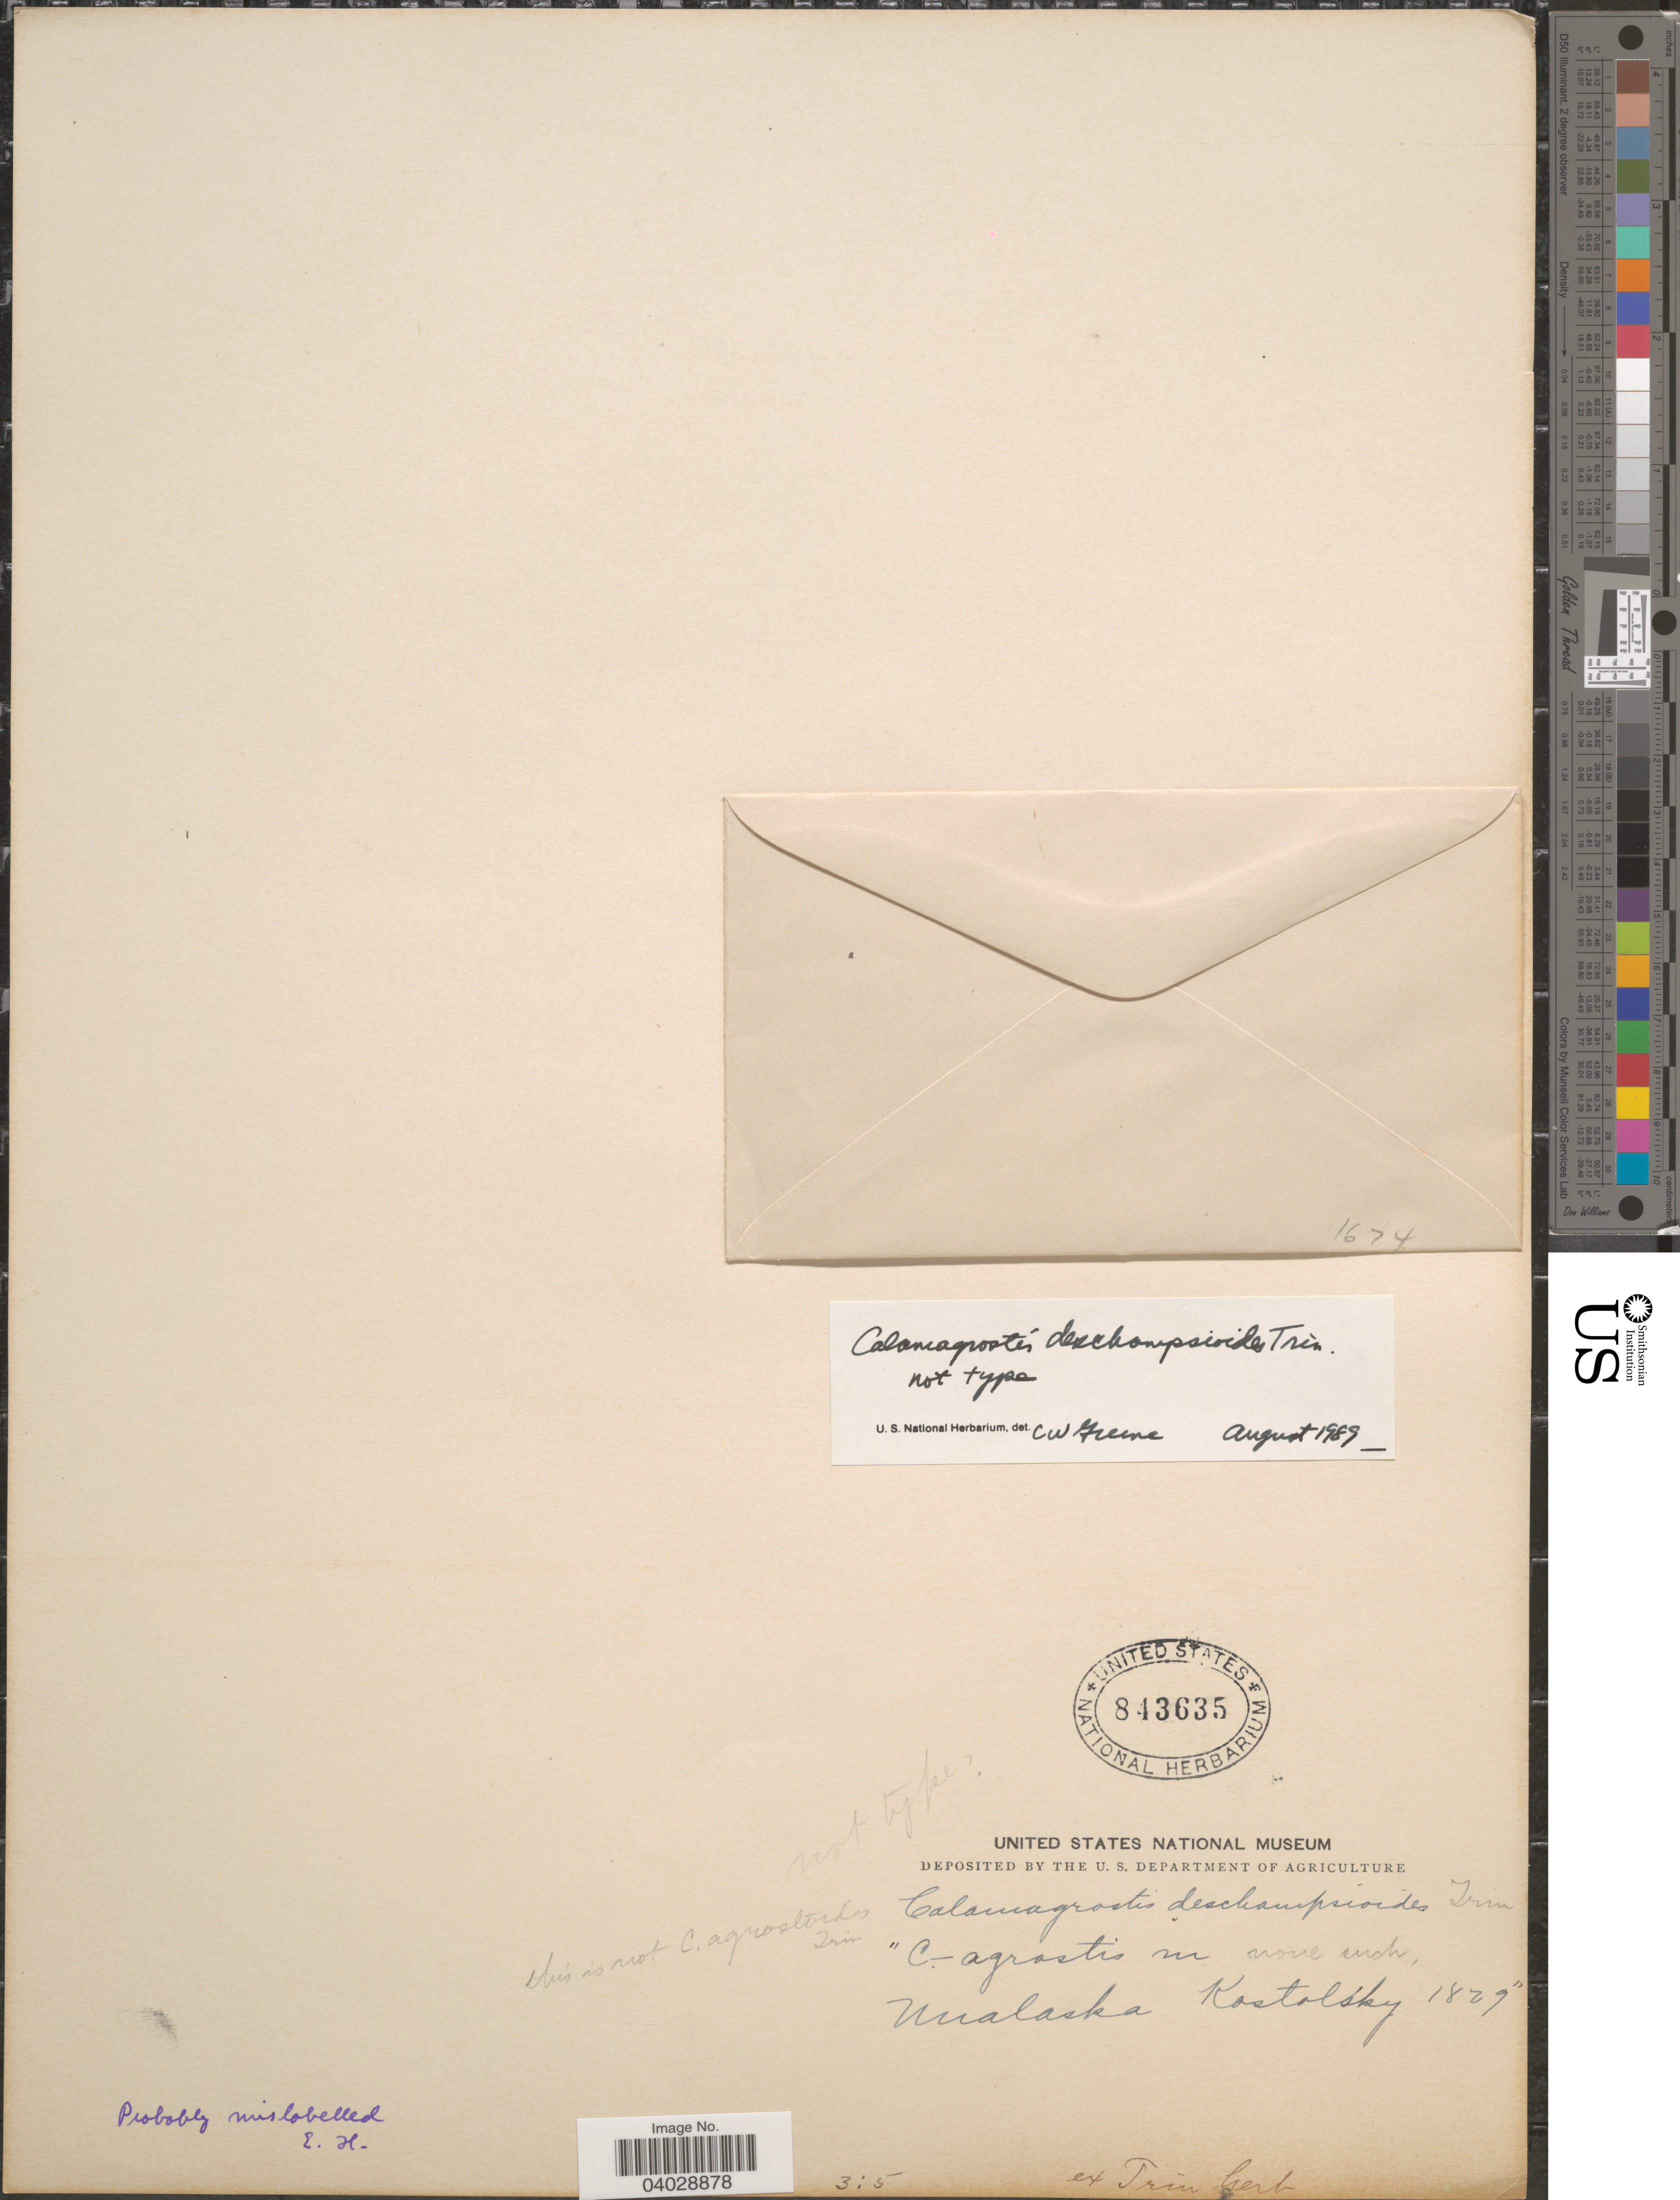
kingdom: Plantae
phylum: Tracheophyta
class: Liliopsida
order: Poales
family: Poaceae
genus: Calamagrostis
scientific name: Calamagrostis deschampsioides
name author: Trin.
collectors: Kostolsky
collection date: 1829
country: United States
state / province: Alaska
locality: Unalaska.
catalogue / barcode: US 843635